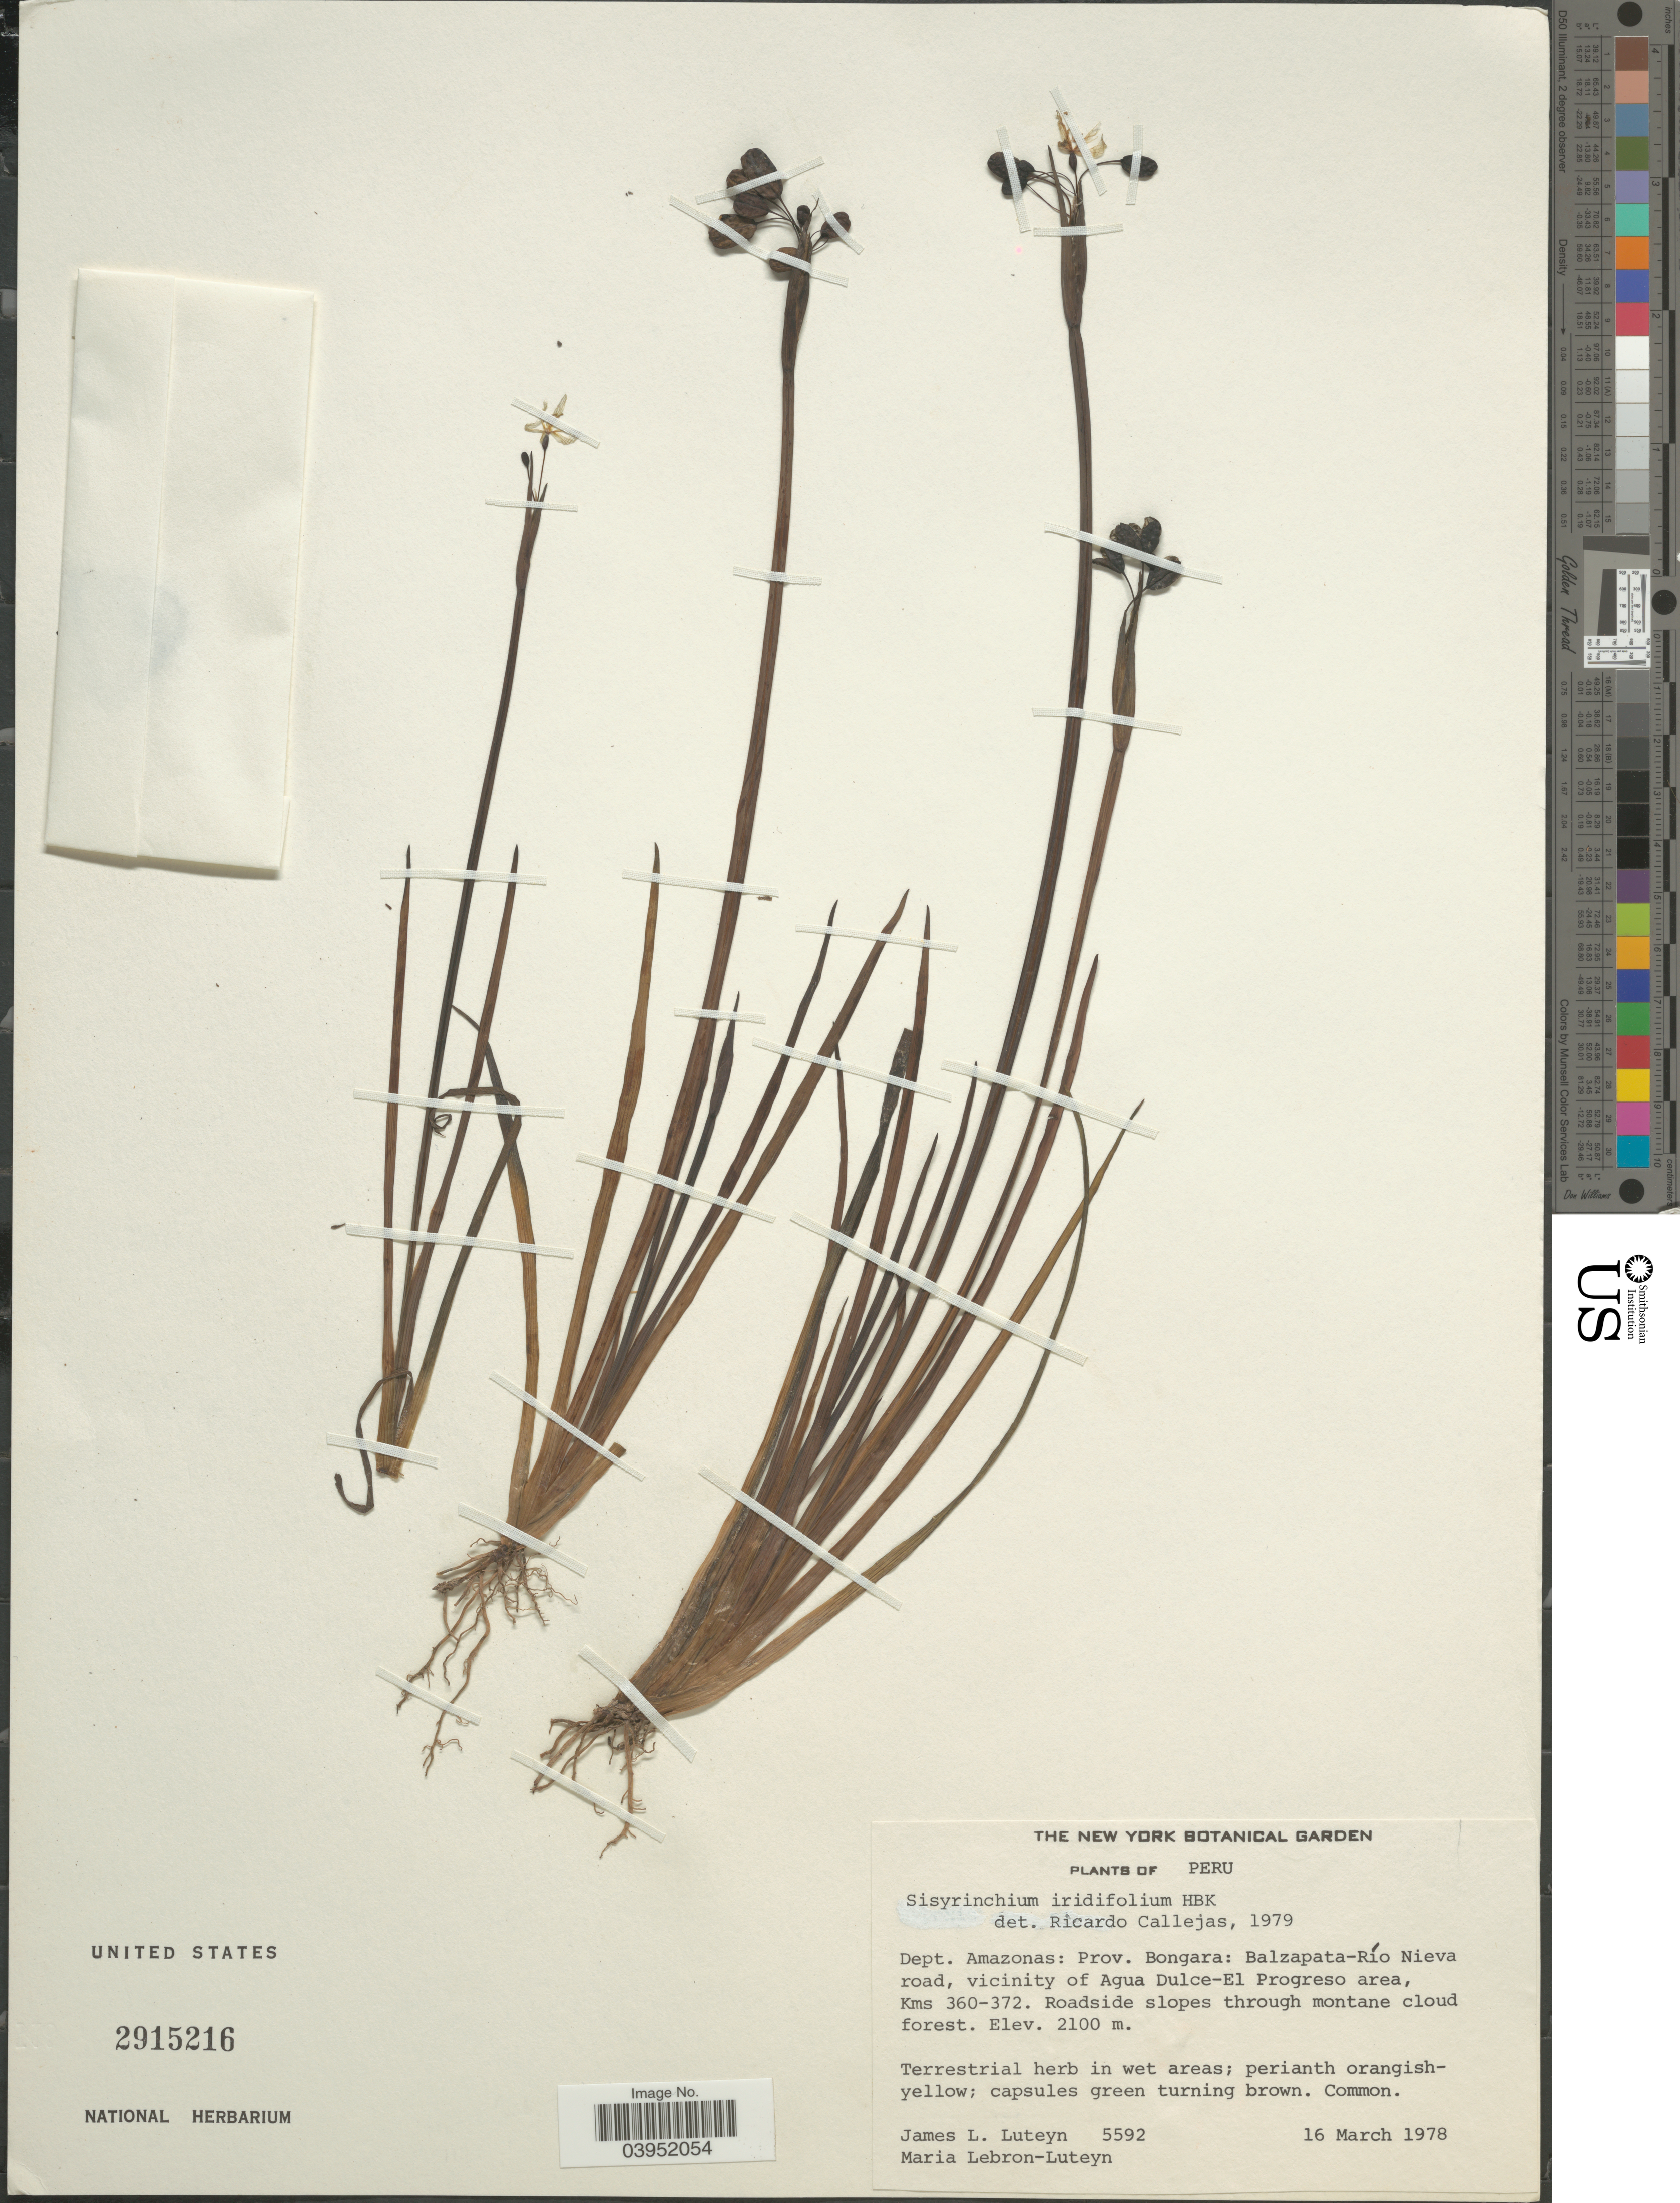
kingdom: Plantae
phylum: Tracheophyta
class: Liliopsida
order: Asparagales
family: Iridaceae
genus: Sisyrinchium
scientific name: Sisyrinchium iridifolium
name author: Kunth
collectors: J. L. Luteyn & M. L. Lebrón-Luteyn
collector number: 5592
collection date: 1978-03-16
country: Peru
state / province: Amazonas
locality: Dept. Amazonas: Prov. Bongara: Balzapata-Río Nieva road, vicinity of Agua Dulce-El Progreso area, Kms 360-372. Roadsides slopes through montane cloud forest.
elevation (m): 2100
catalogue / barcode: US 2915216